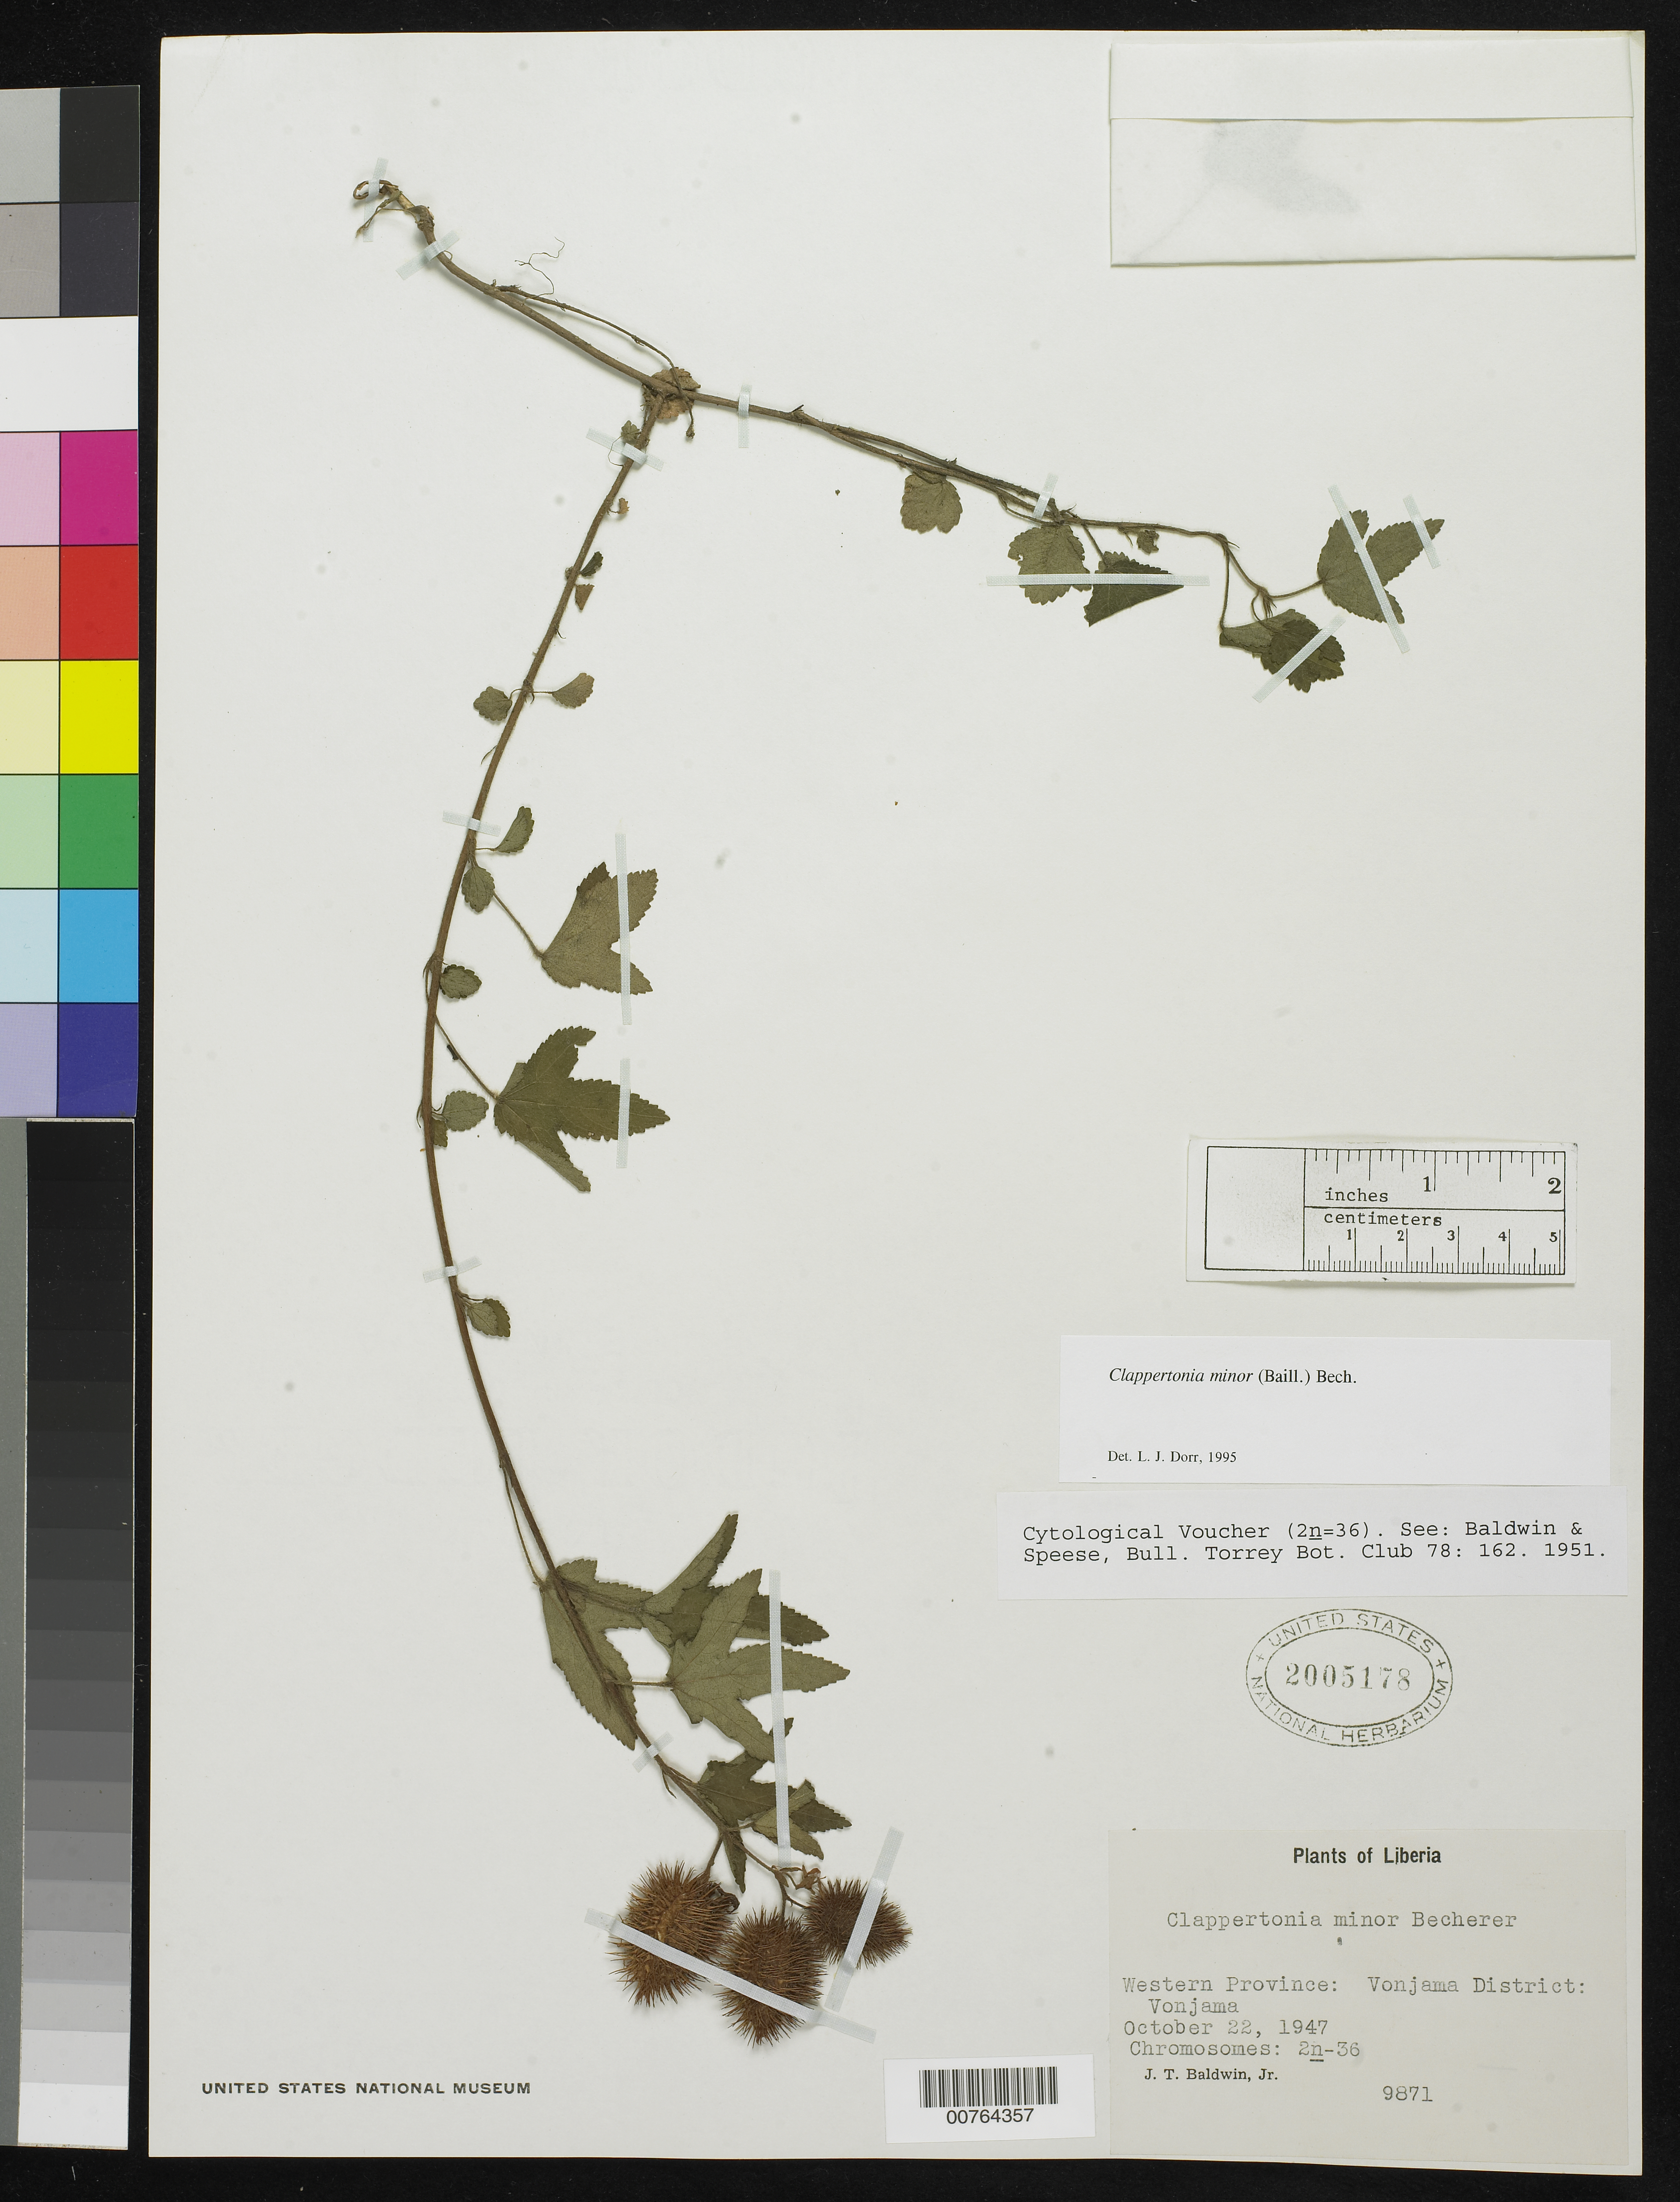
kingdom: Plantae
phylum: Tracheophyta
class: Magnoliopsida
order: Malvales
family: Malvaceae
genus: Clappertonia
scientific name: Clappertonia minor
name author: (Baill.) Bremek.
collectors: J. T. Baldwin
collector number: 9871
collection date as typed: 22 Oct 1947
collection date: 1947-10-22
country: Liberia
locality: Western Province: Vonjama District: Vonjama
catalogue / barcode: US 2005178